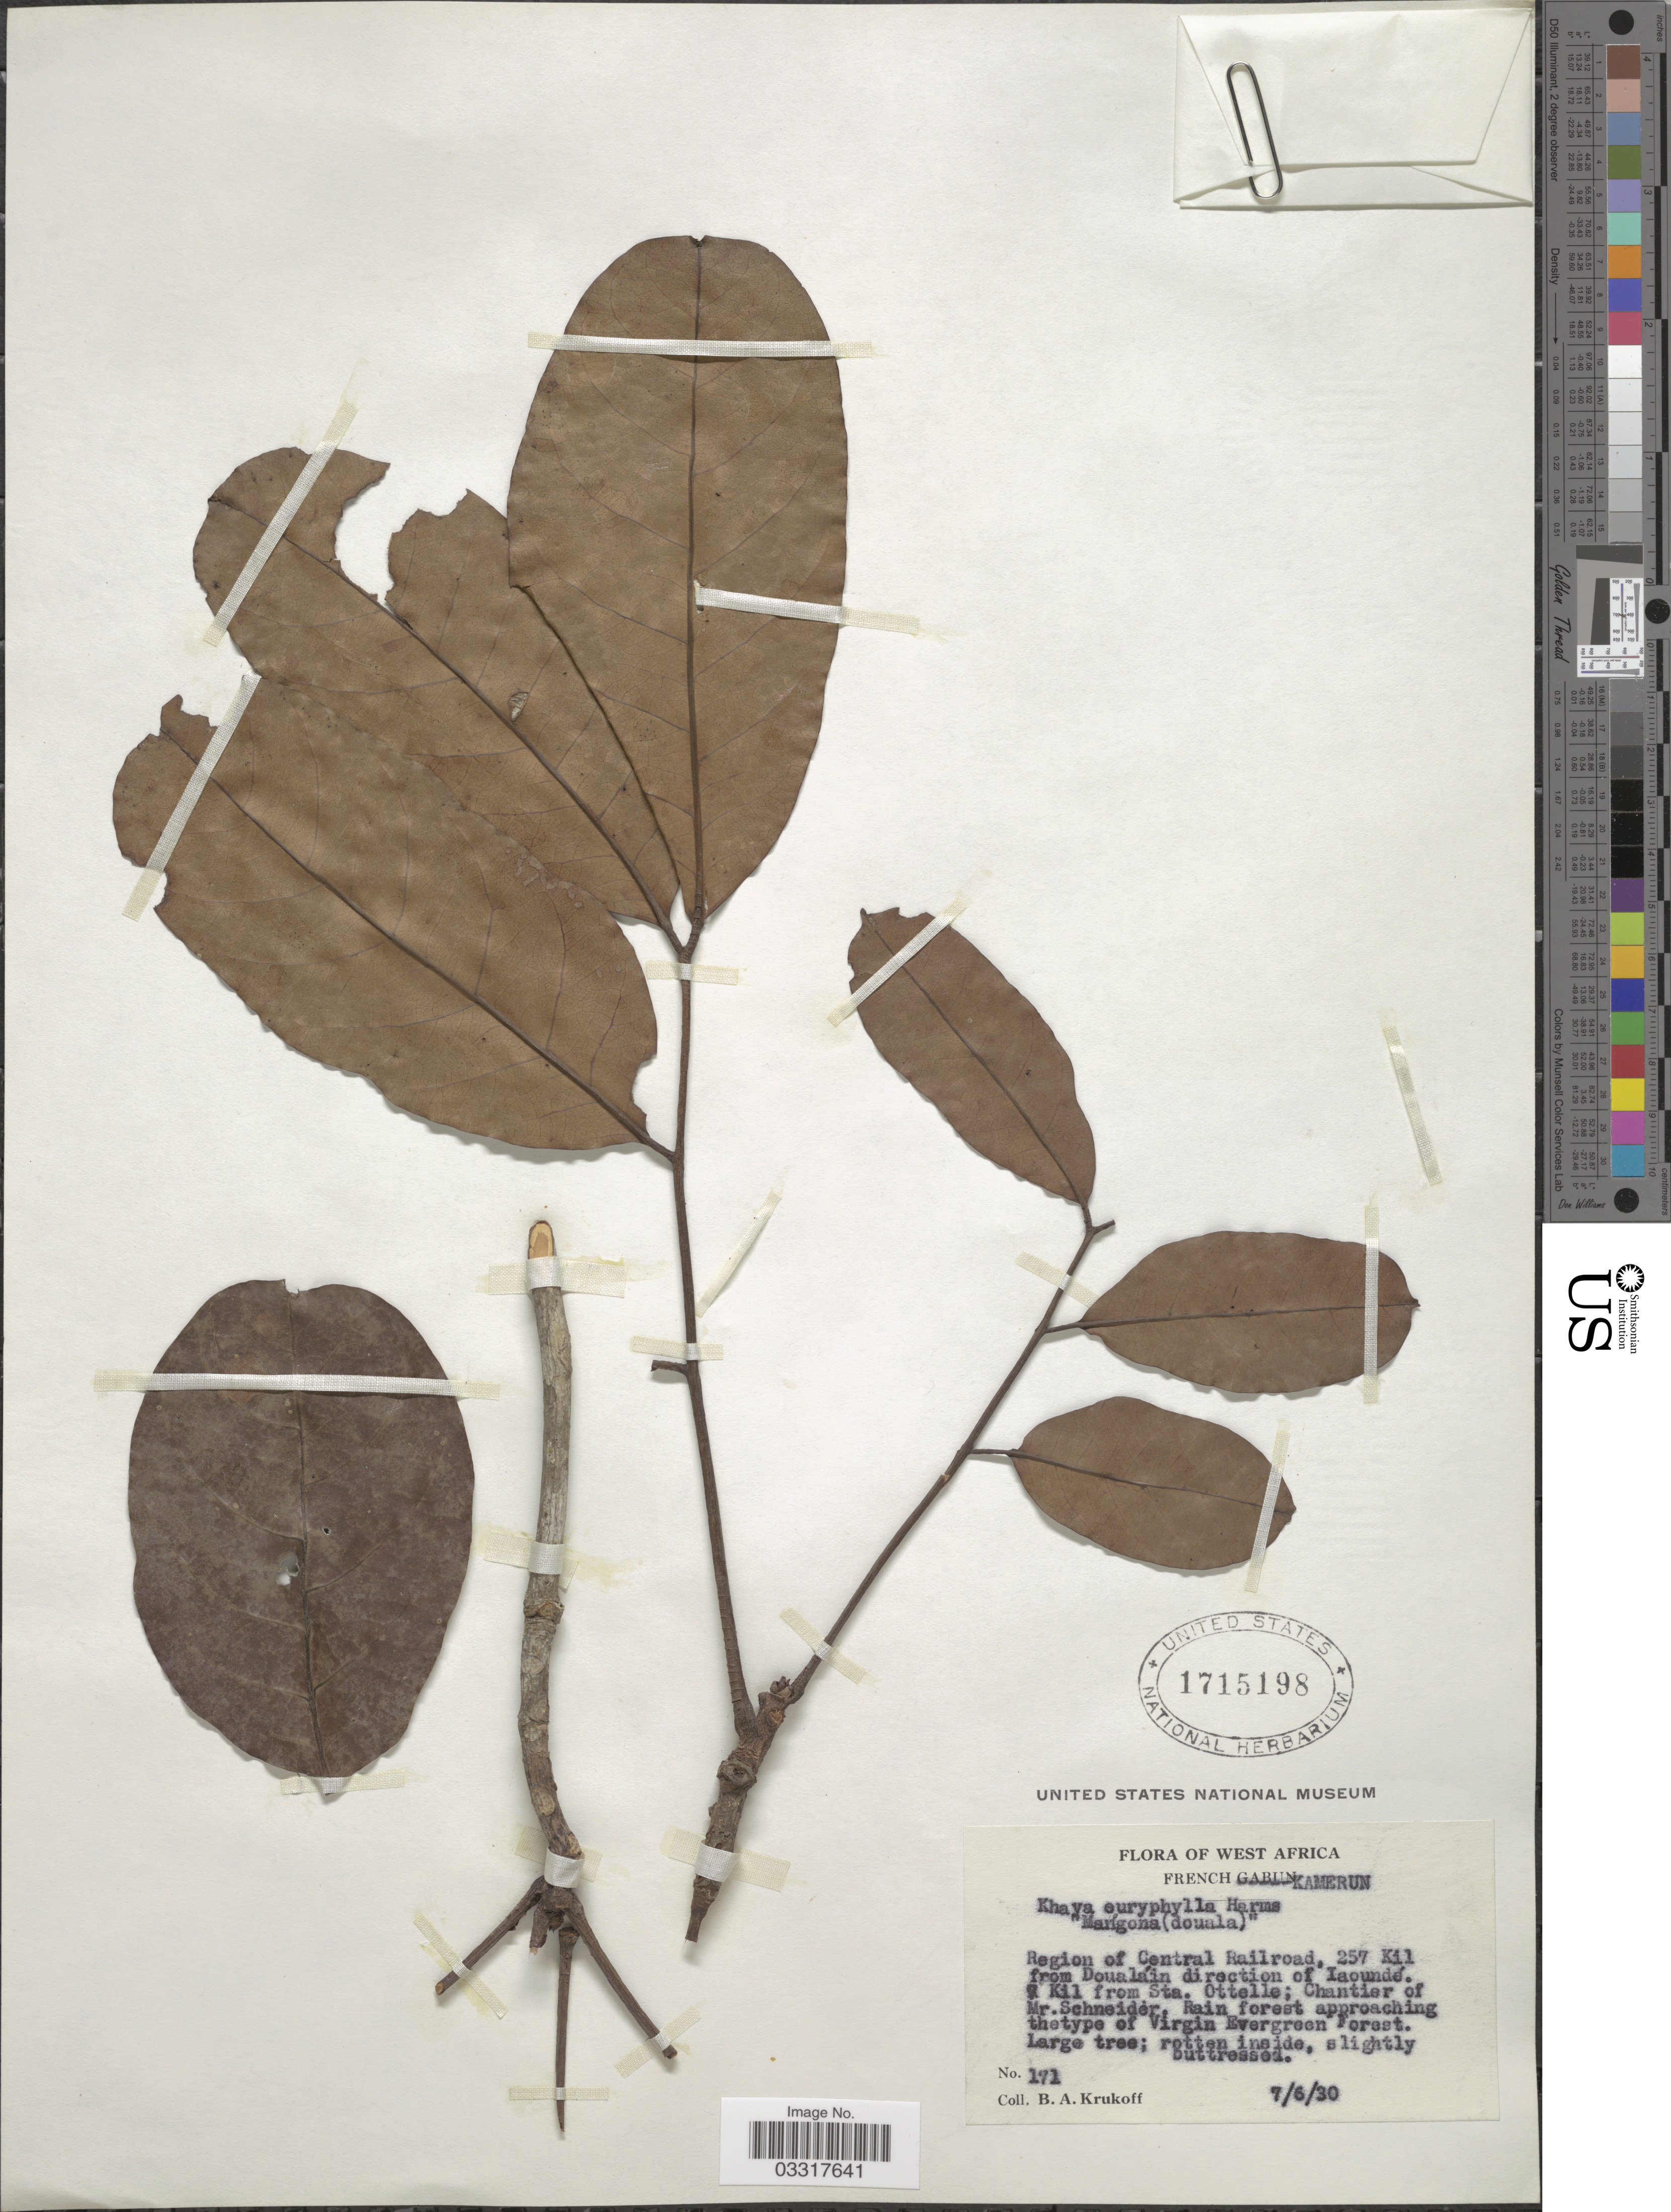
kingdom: Plantae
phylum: Tracheophyta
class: Magnoliopsida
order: Sapindales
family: Meliaceae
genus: Khaya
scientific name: Khaya euryphylla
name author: Harms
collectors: B. A. Krukoff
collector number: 171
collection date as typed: Transcribed d/m/y: 7/6/30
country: Cameroon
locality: West Africa, French Kamerun, Region of Central Railroad, 257 Kil from Doualáin direction of Iaoundé. 7 Kil from Sta. Ottelle; Chantier of Mr. Schneider, Rain forest approaching the type of Virgin Evergreen Forest.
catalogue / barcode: US 1715198